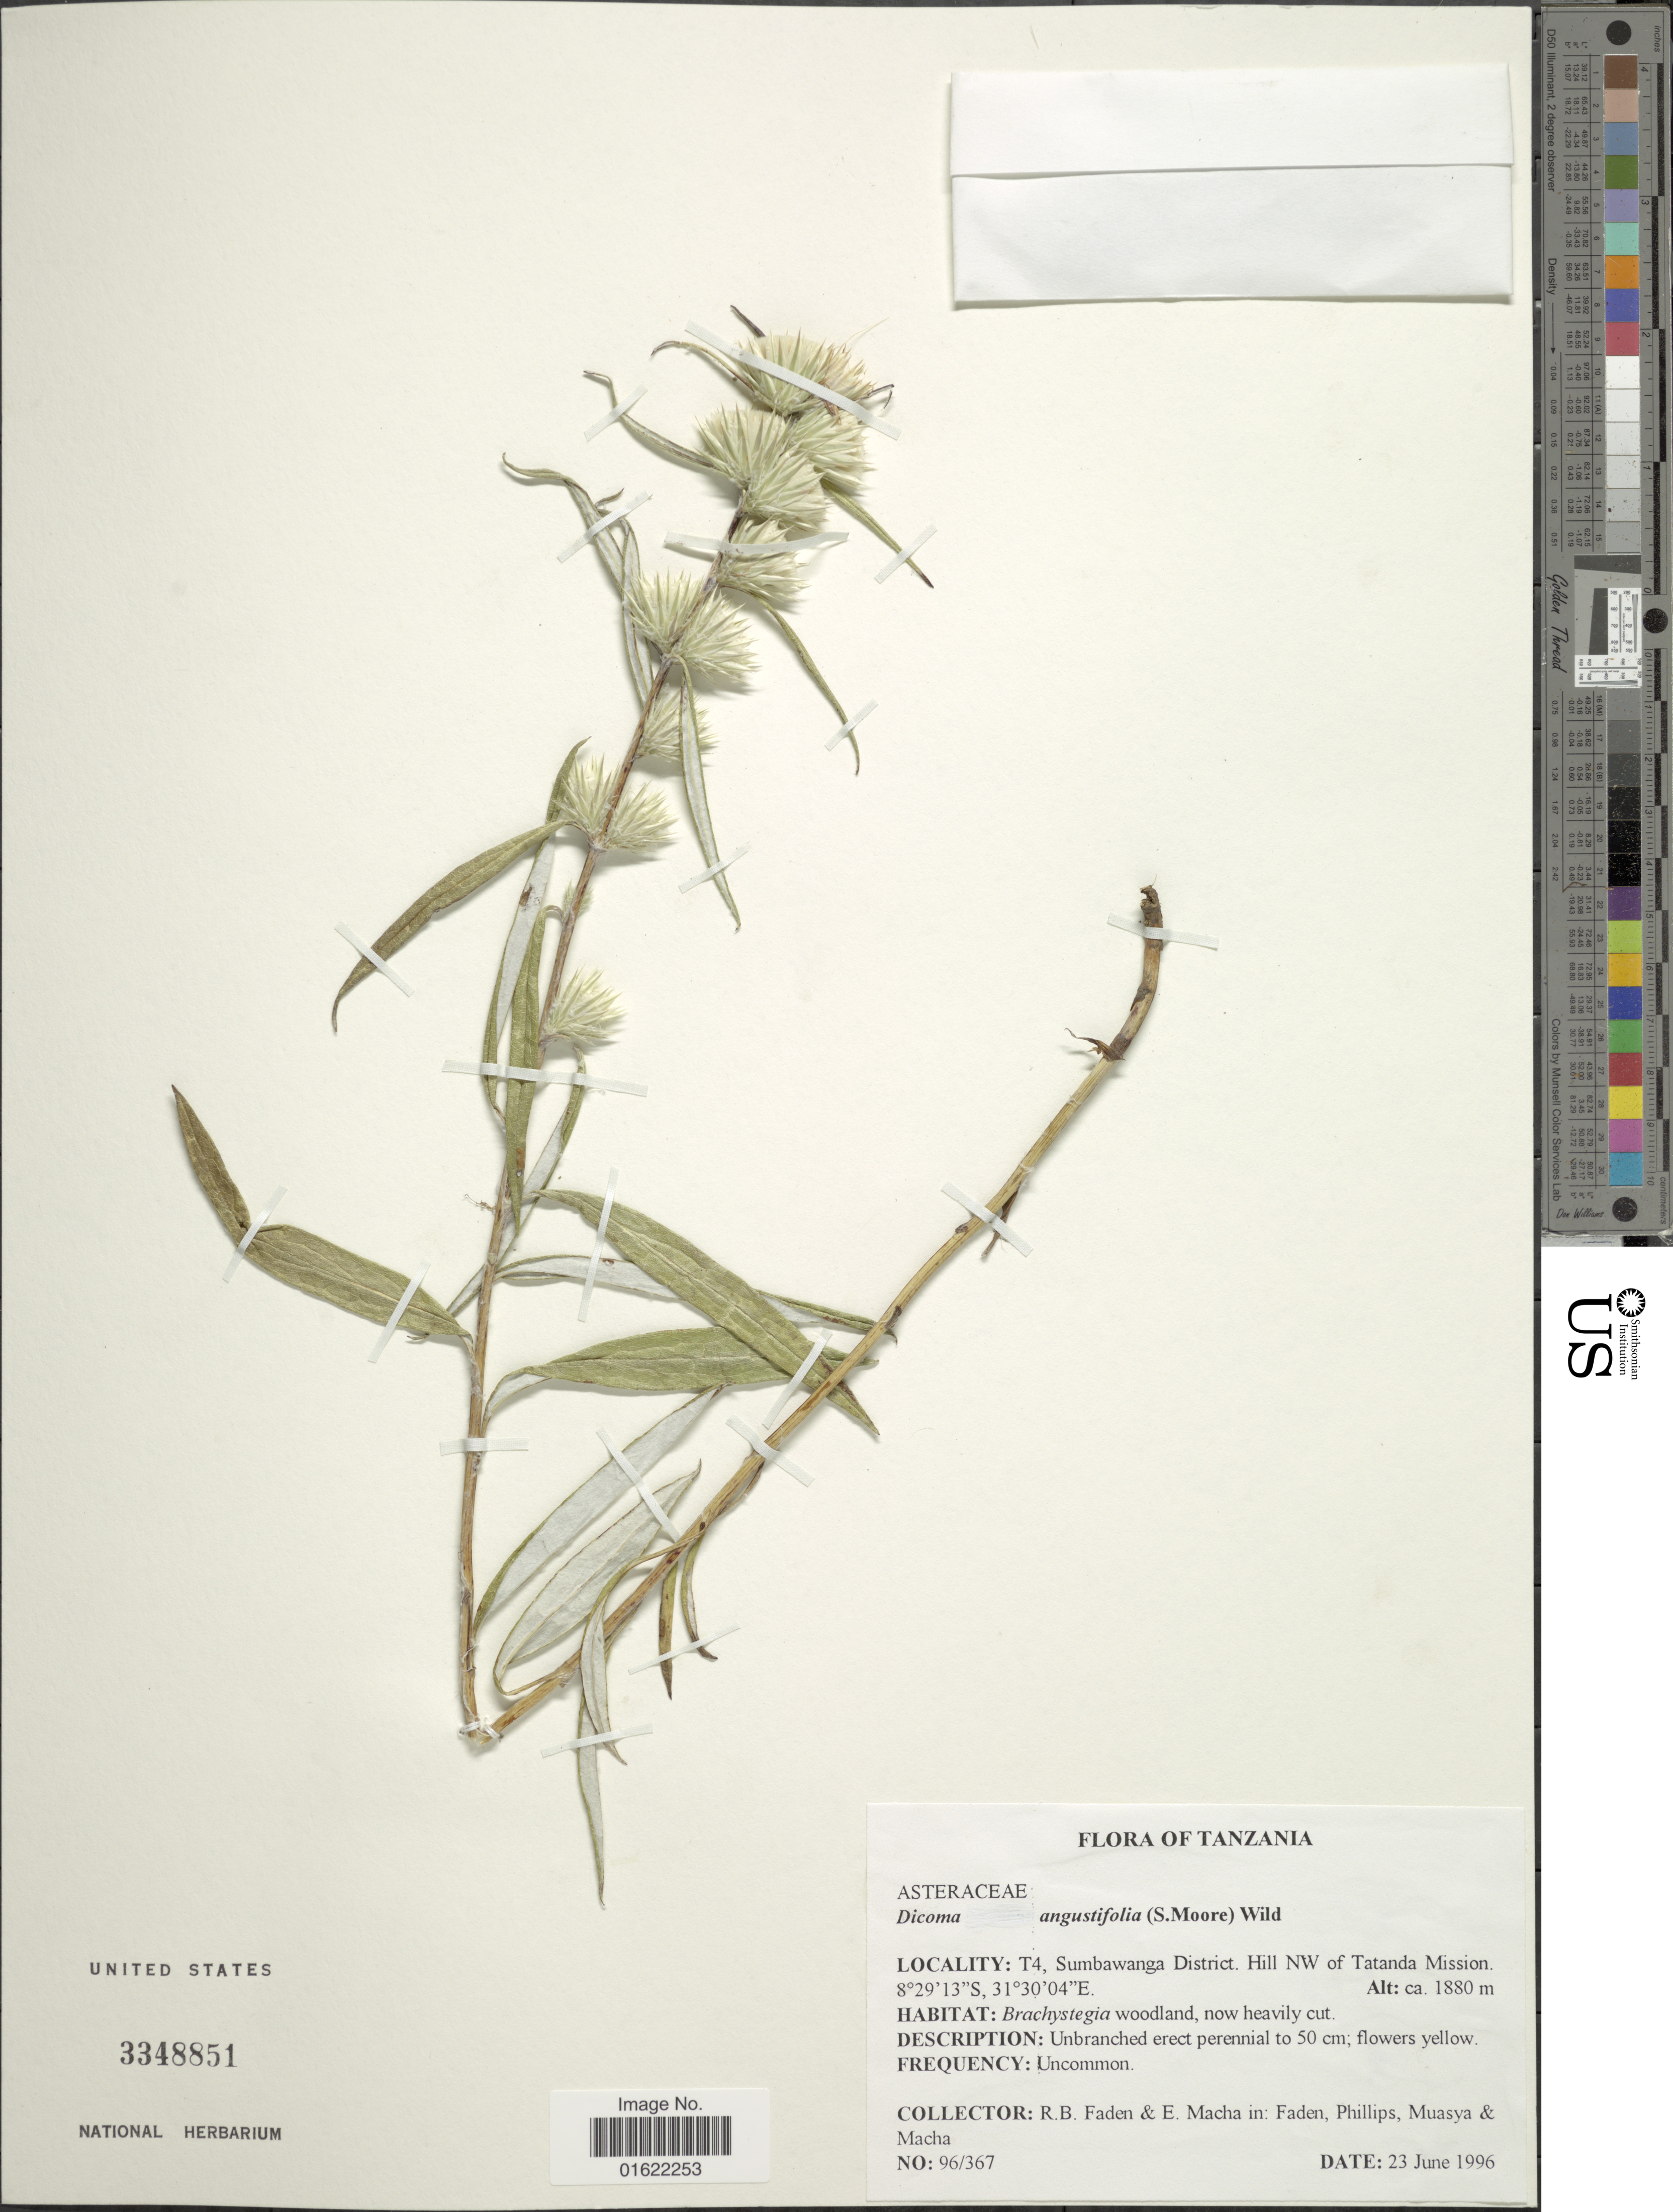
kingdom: Plantae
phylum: Tracheophyta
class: Magnoliopsida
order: Asterales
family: Asteraceae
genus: Macledium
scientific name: Macledium poggei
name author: (O. Hoffm.) S. Ortiz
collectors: R. B. Faden & E. Macha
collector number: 96/367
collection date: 1996-06-23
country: Tanzania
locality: T4, Sumbawamga District, Hill NW of Tantanda Mission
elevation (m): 1880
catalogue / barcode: US 3348851